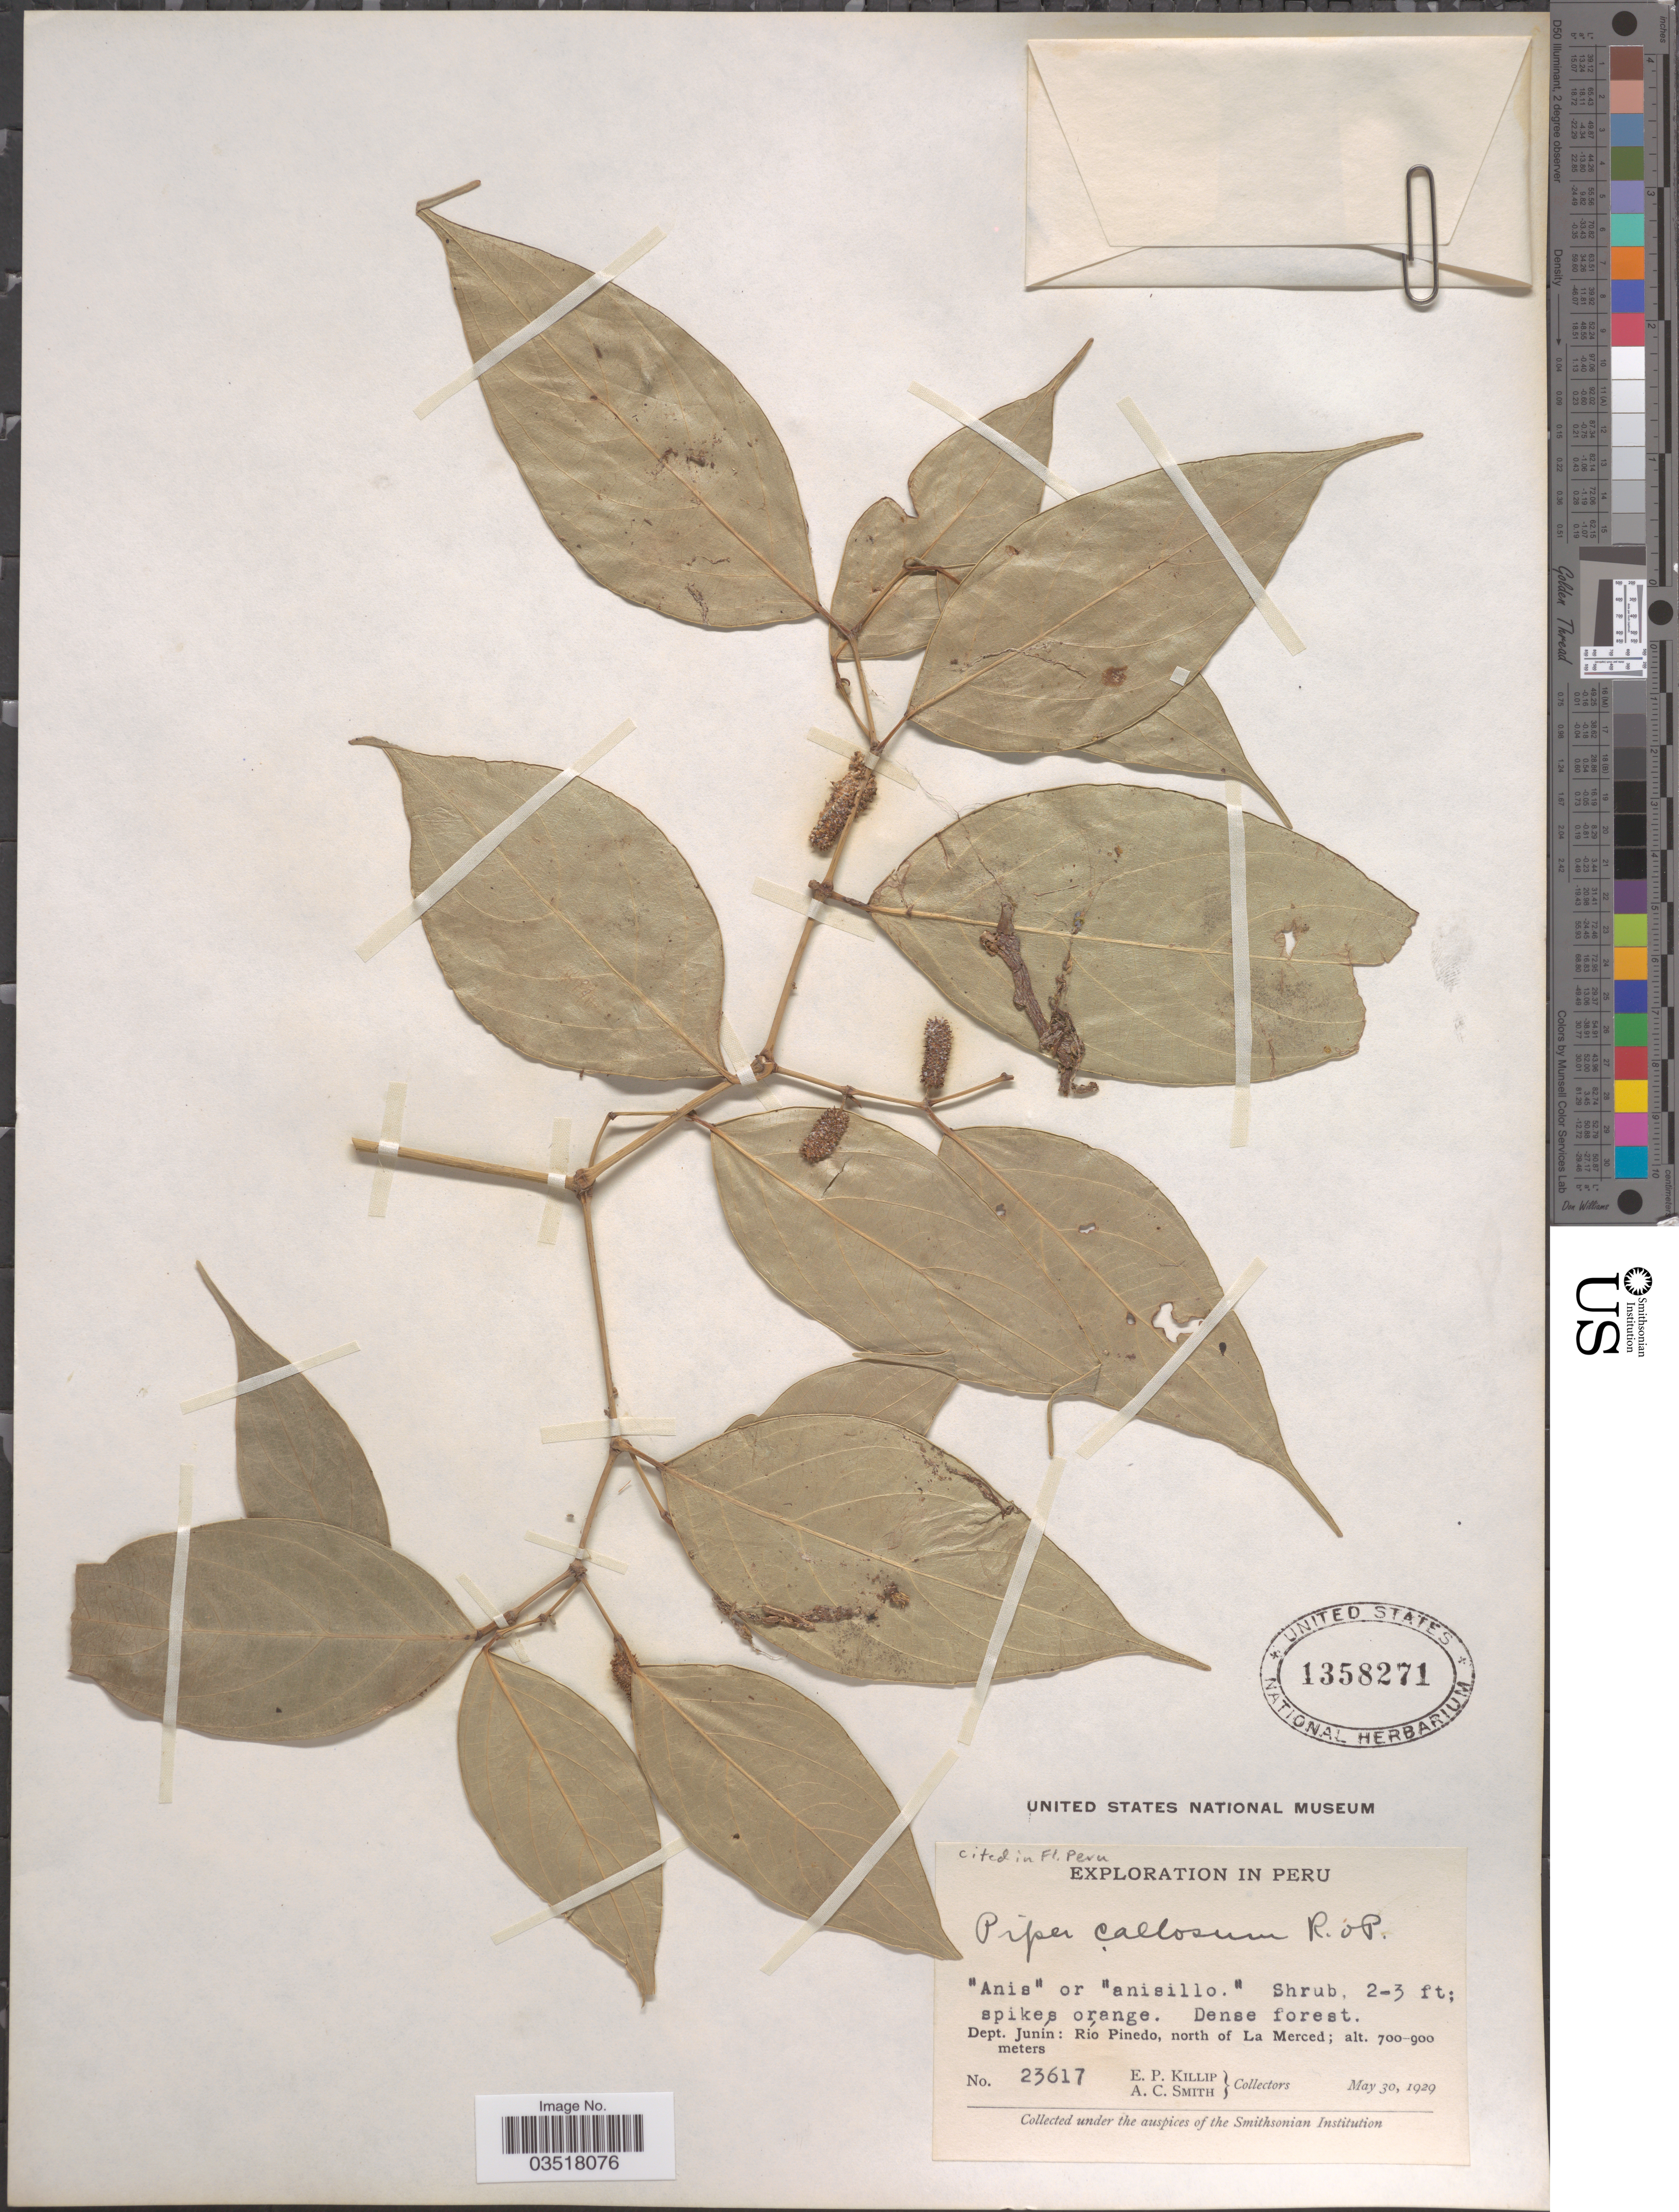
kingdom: Plantae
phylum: Tracheophyta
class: Magnoliopsida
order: Piperales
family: Piperaceae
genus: Piper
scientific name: Piper callosum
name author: Ruiz & Pav.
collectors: E. P. Killip & A. C. Smith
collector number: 23617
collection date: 1929-05-30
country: Peru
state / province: Junín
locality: Dept. Junín: Río Pinedo, north of La Merced.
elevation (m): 700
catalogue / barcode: US 1358271